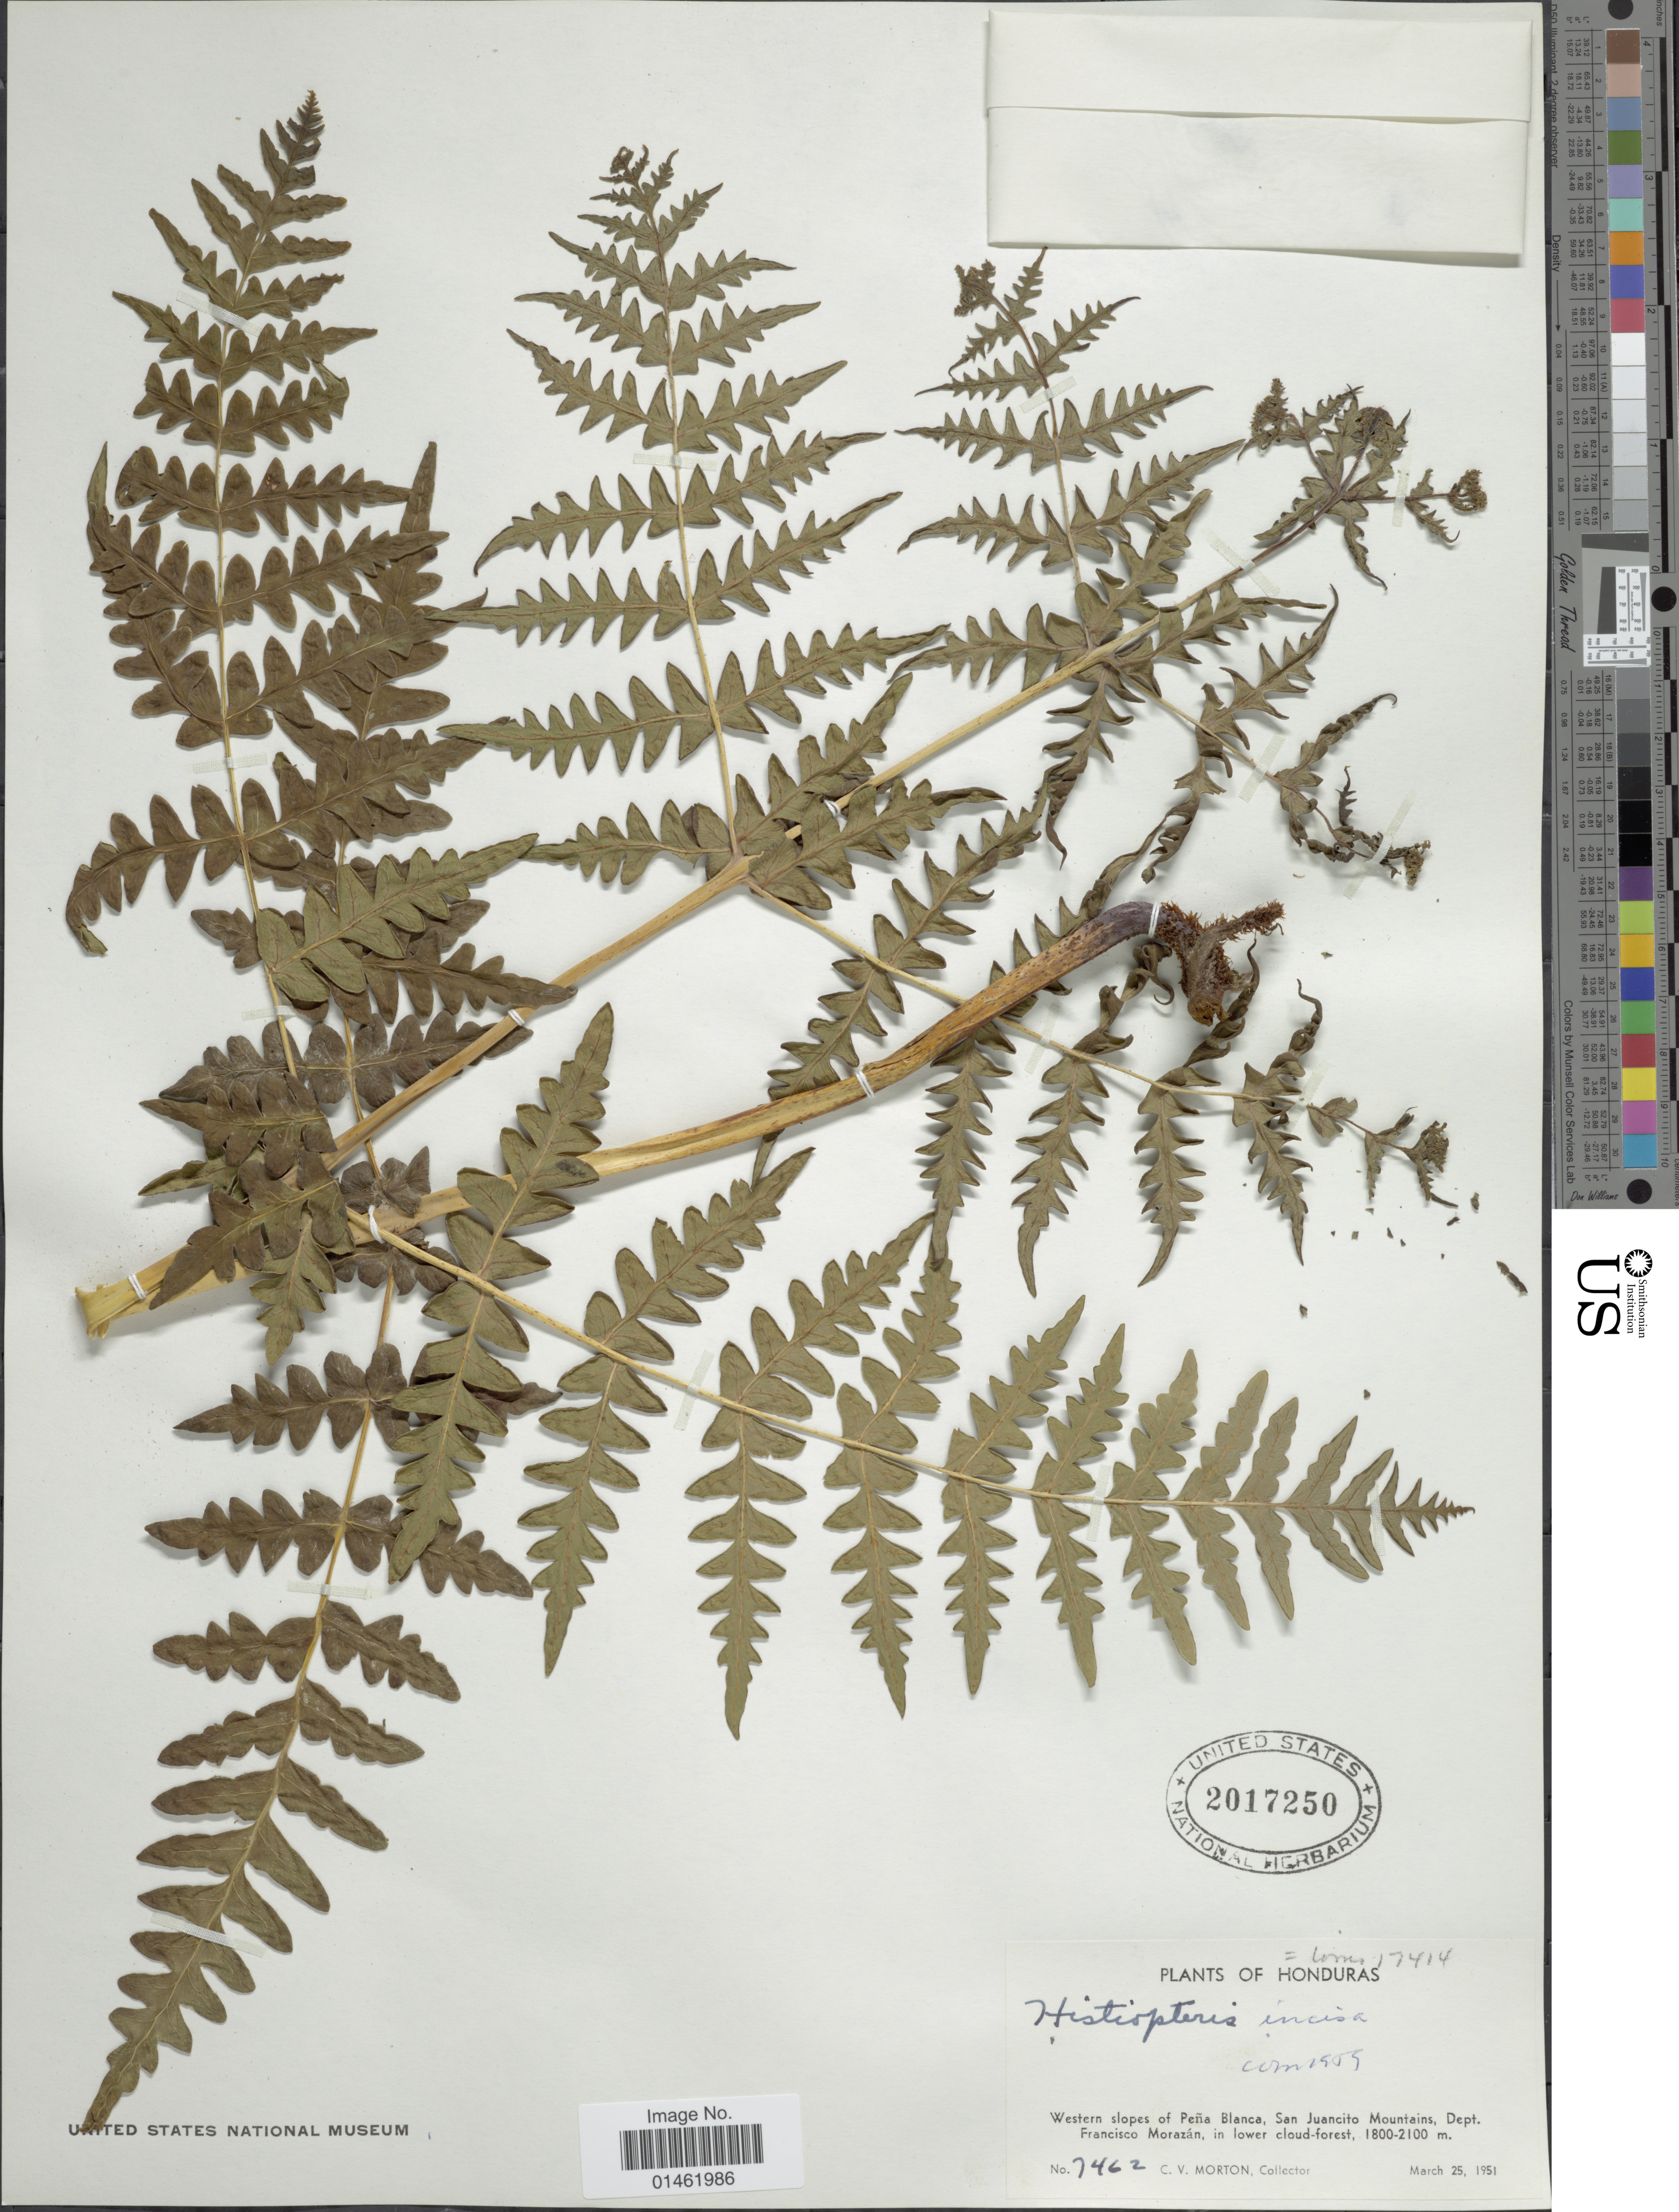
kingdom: Plantae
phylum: Tracheophyta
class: Polypodiopsida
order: Polypodiales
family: Dennstaedtiaceae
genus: Histiopteris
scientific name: Histiopteris incisa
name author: (Thunb.) J. Sm.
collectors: C. V. Morton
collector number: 7462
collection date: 1951-03-25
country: Honduras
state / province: Fco. Morazán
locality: Western slopes of Pena Blanca, San Juancito Mountains, Dept. Francisco Morazán, in lower clooud-forest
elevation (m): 1800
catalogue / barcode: US 2017250